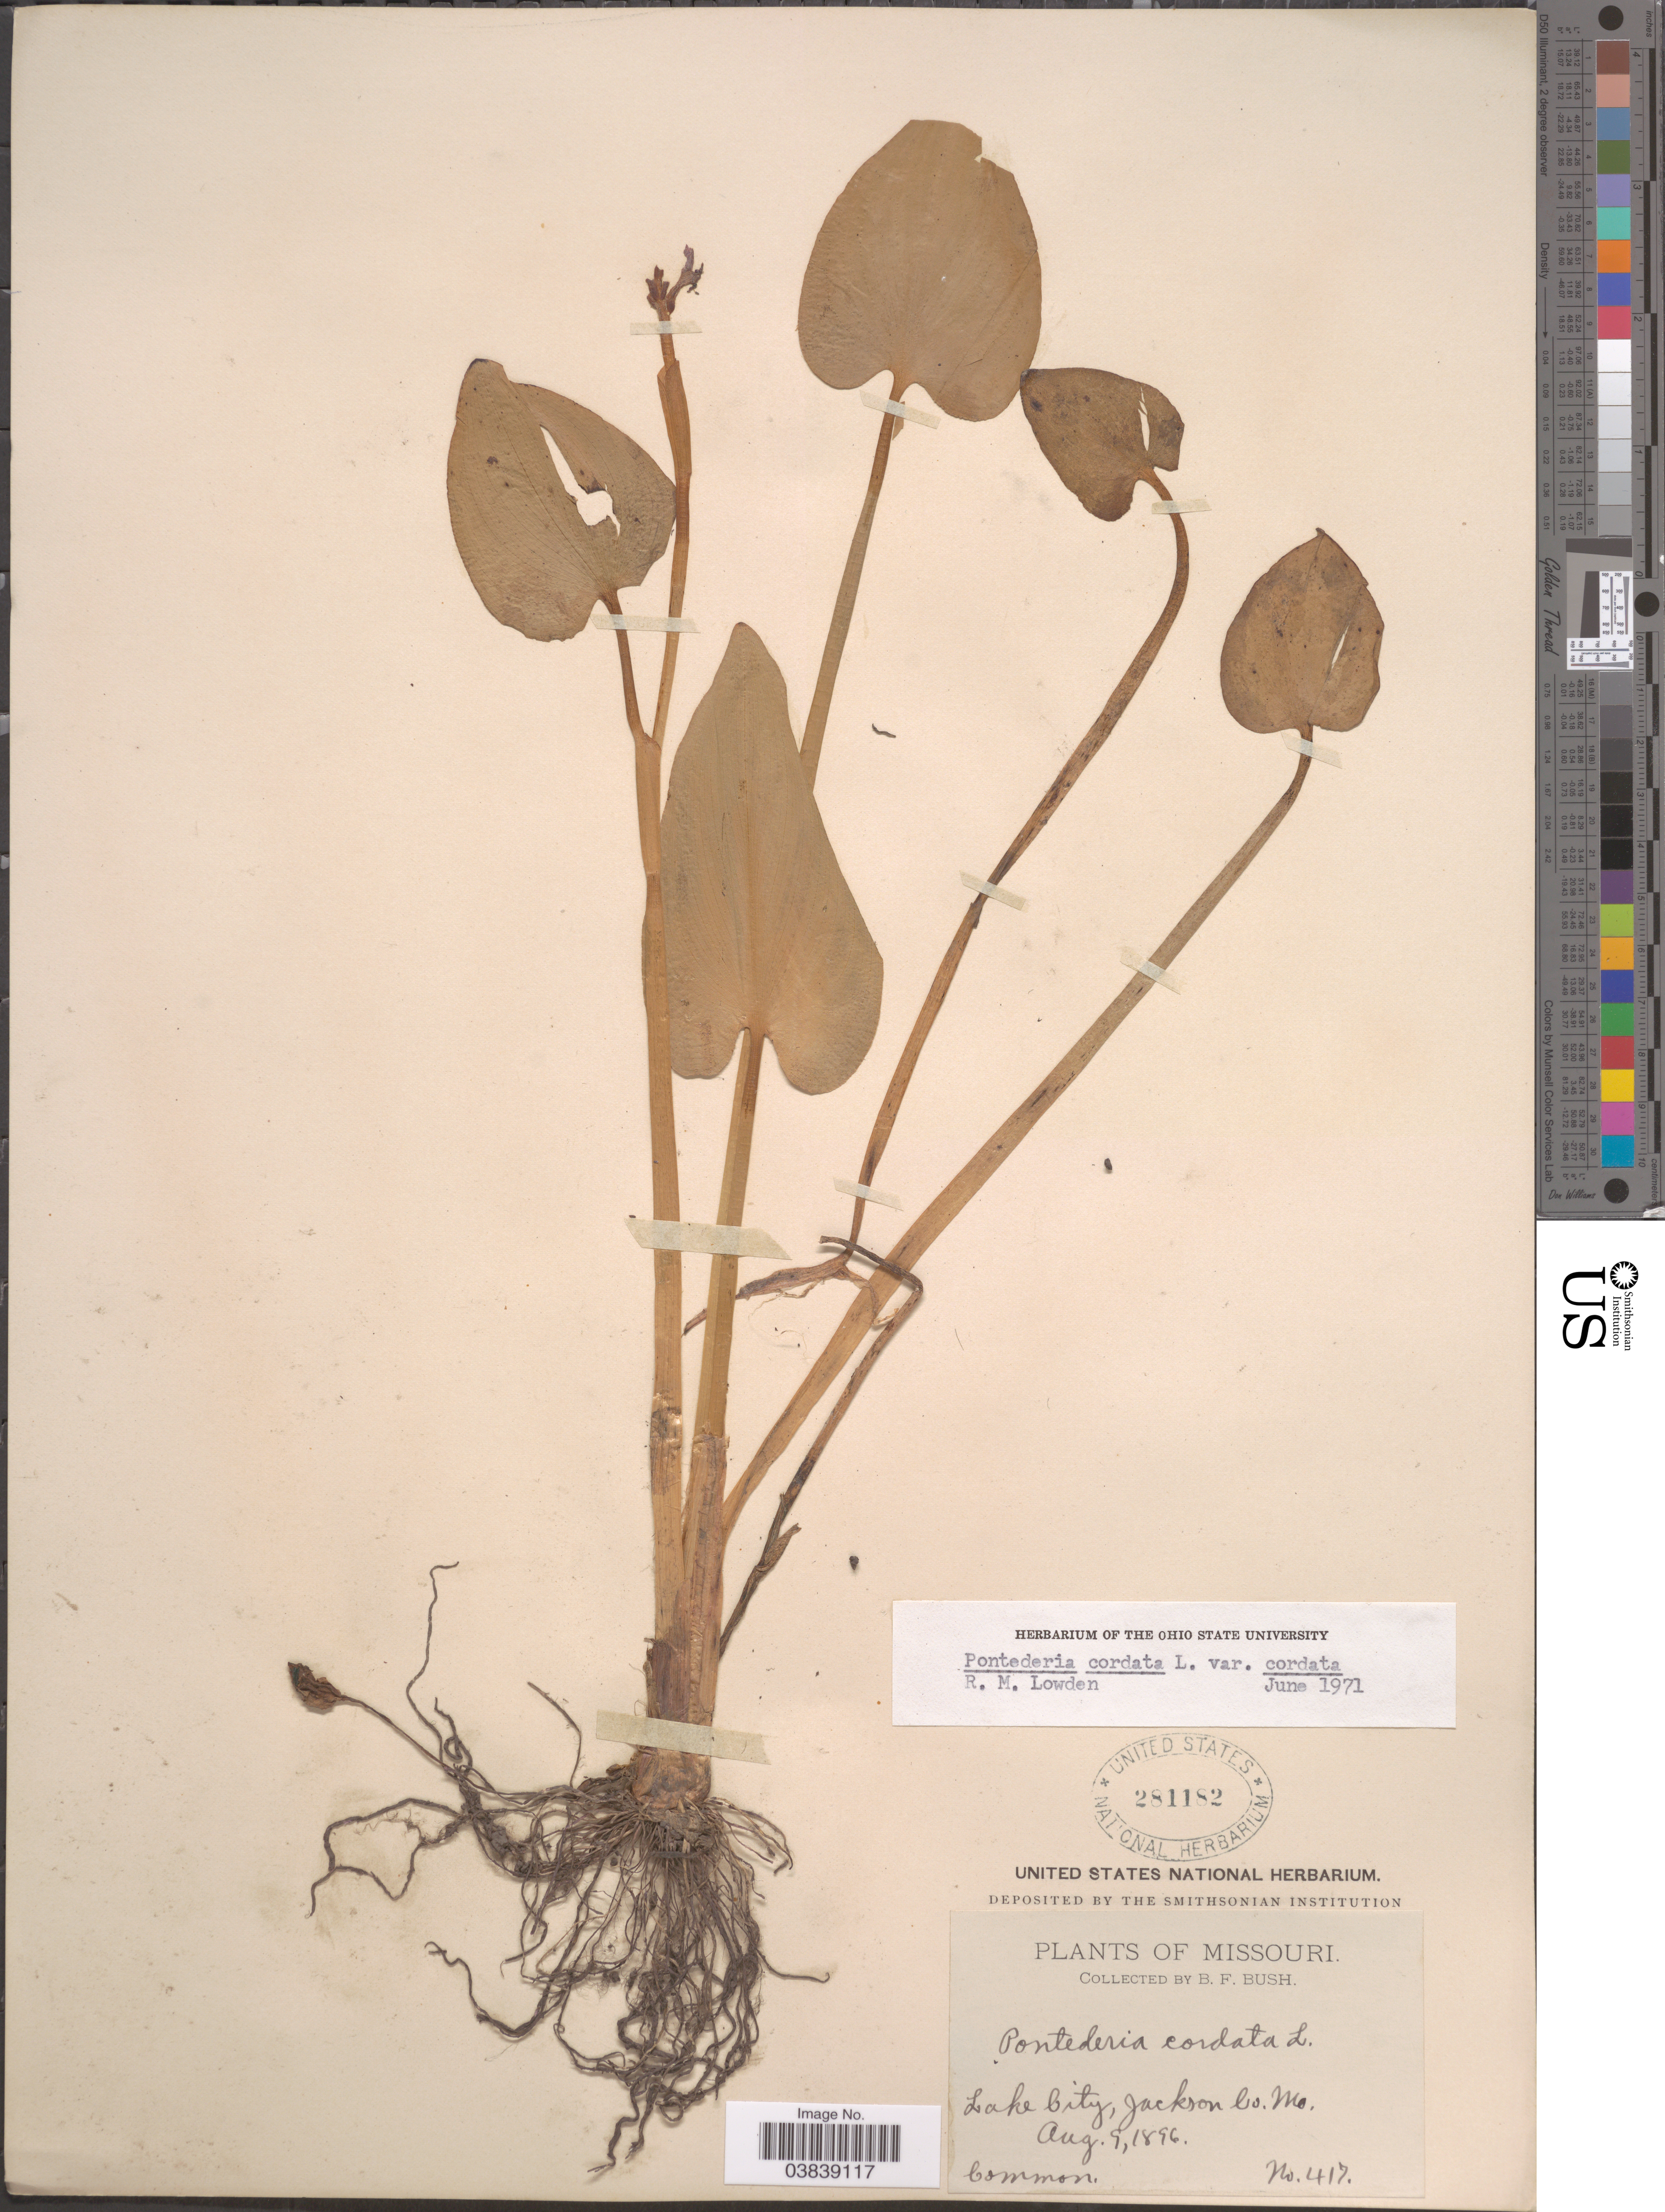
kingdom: Plantae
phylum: Tracheophyta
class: Liliopsida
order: Commelinales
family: Pontederiaceae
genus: Pontederia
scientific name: Pontederia cordata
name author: L.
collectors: B. F. Bush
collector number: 417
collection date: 1896-08-09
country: United States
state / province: Missouri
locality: Lake City, Jackson Co.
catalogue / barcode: US 281182